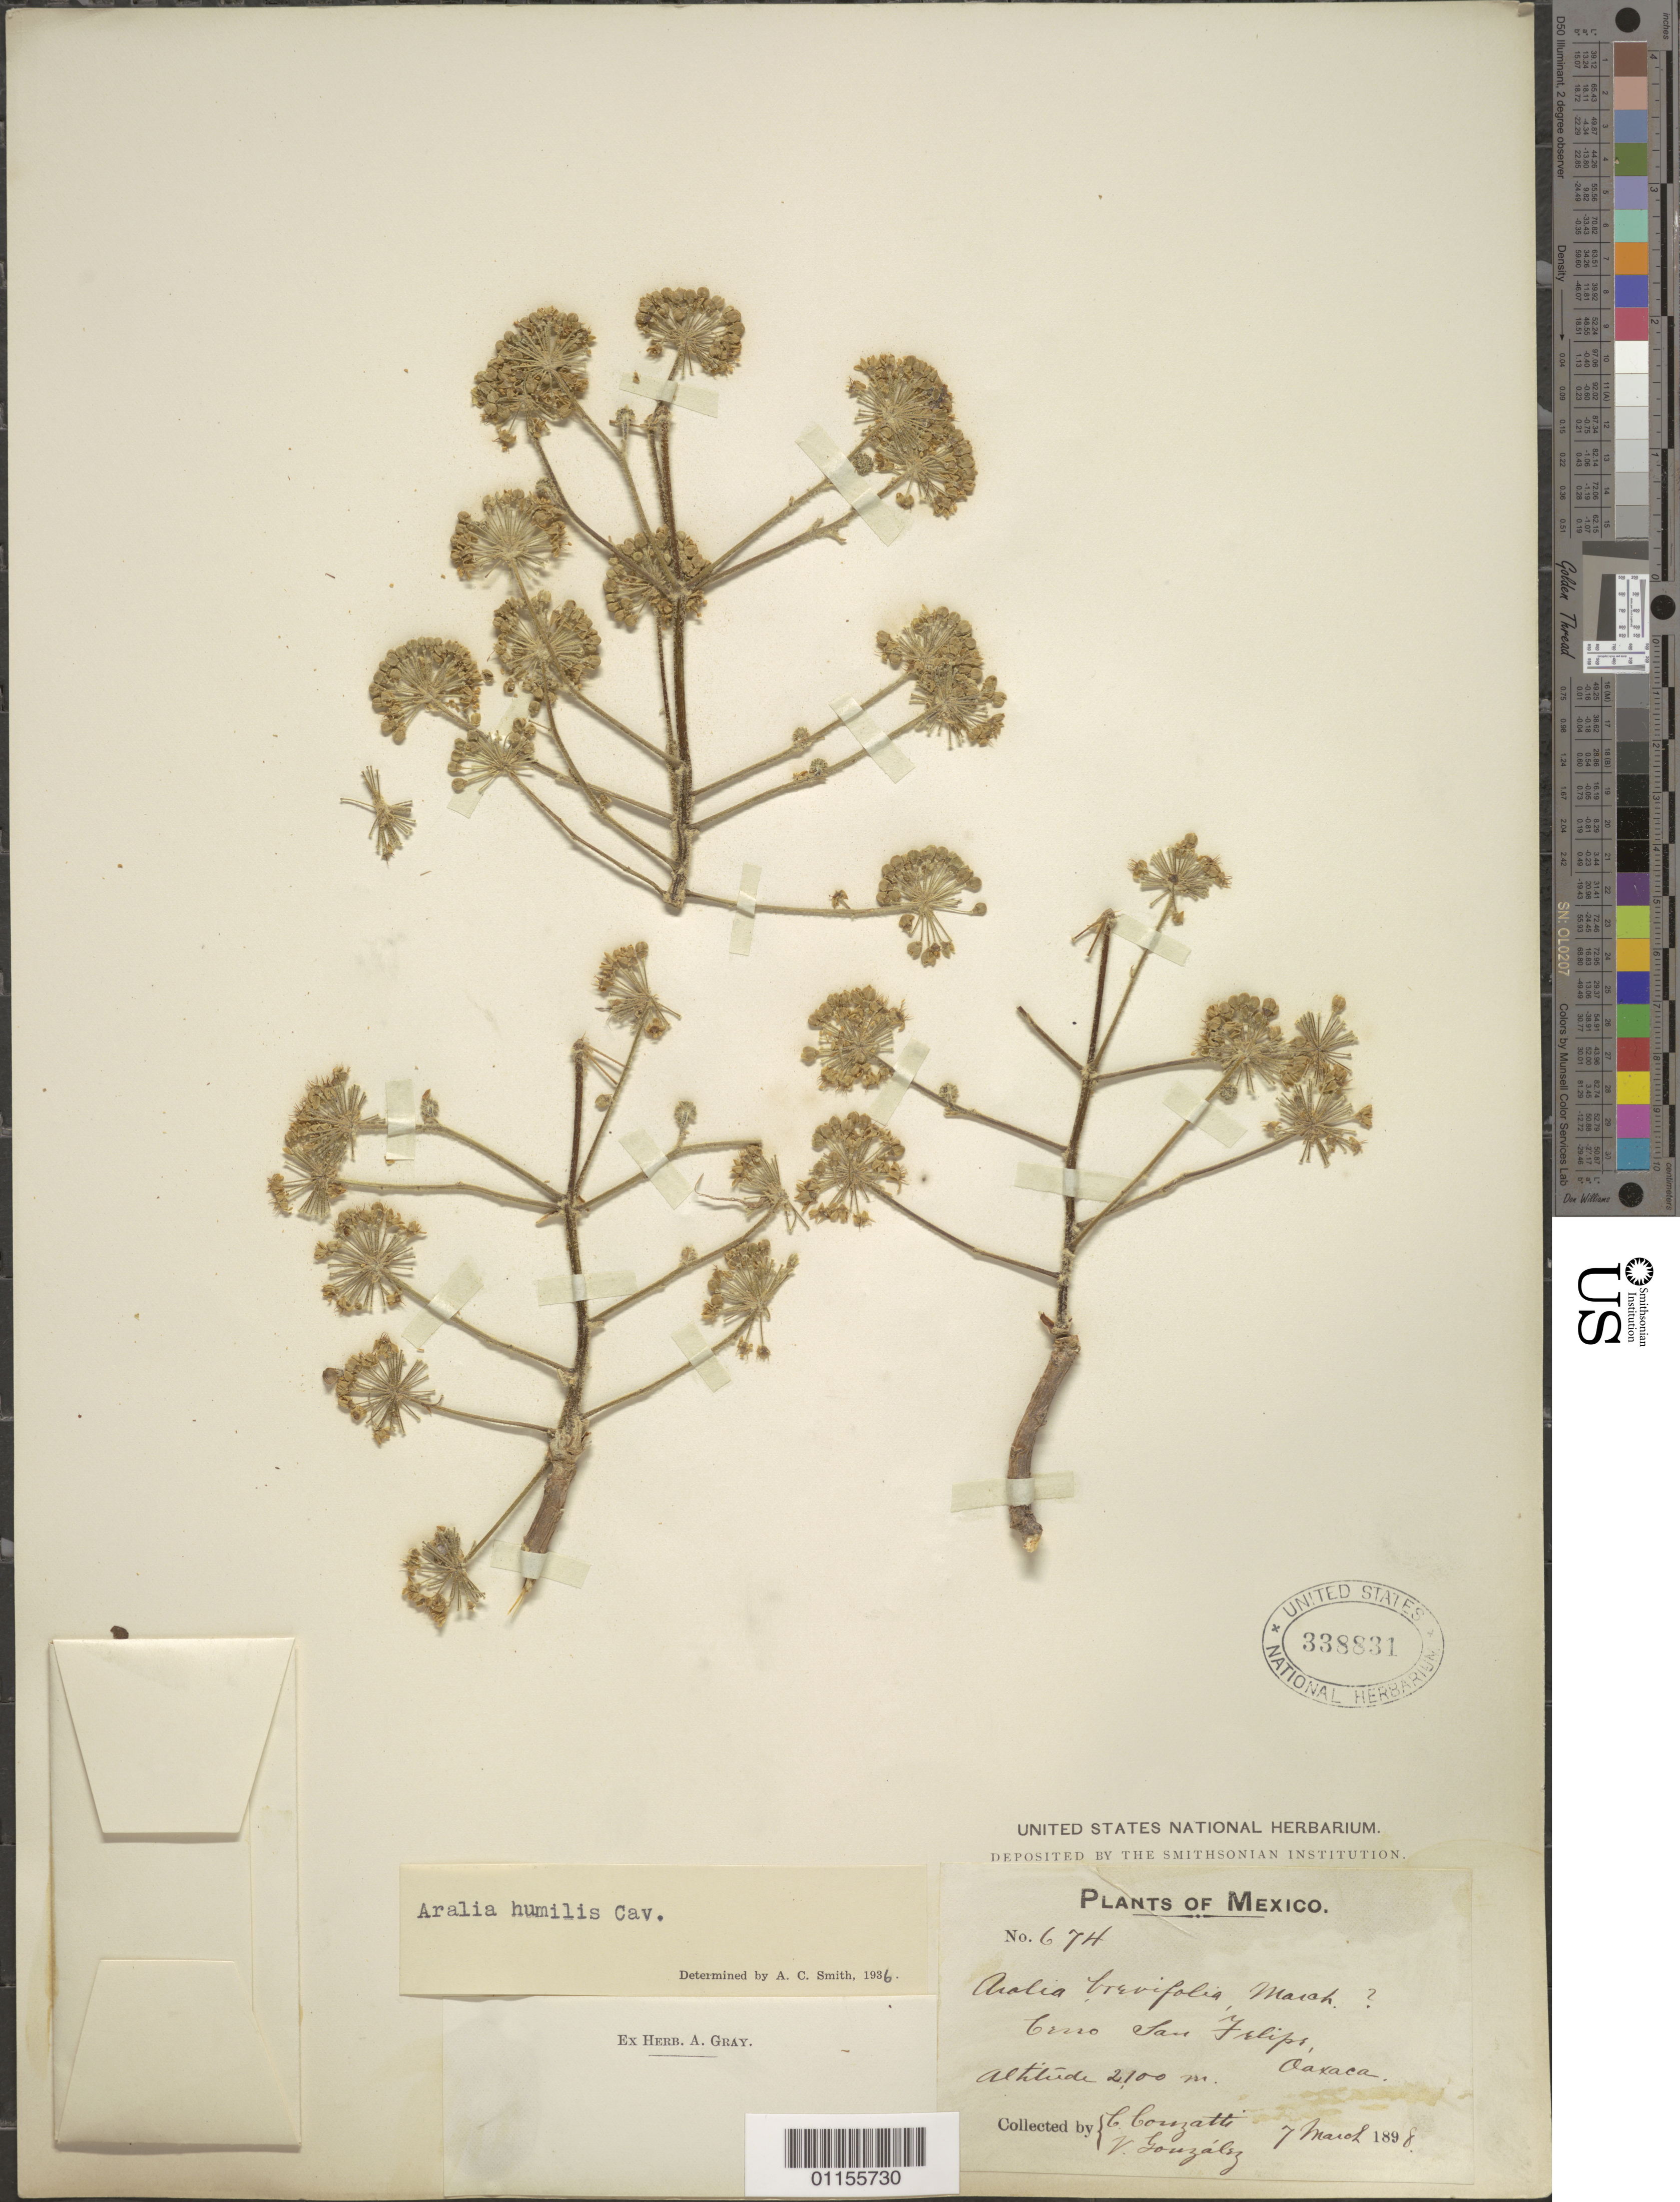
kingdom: Plantae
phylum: Tracheophyta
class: Magnoliopsida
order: Apiales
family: Araliaceae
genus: Aralia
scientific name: Aralia humilis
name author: Cav.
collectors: A. Gray (herbarium)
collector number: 674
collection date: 1898-03-07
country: Mexico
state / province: Oaxaca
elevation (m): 2100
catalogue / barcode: US 338831